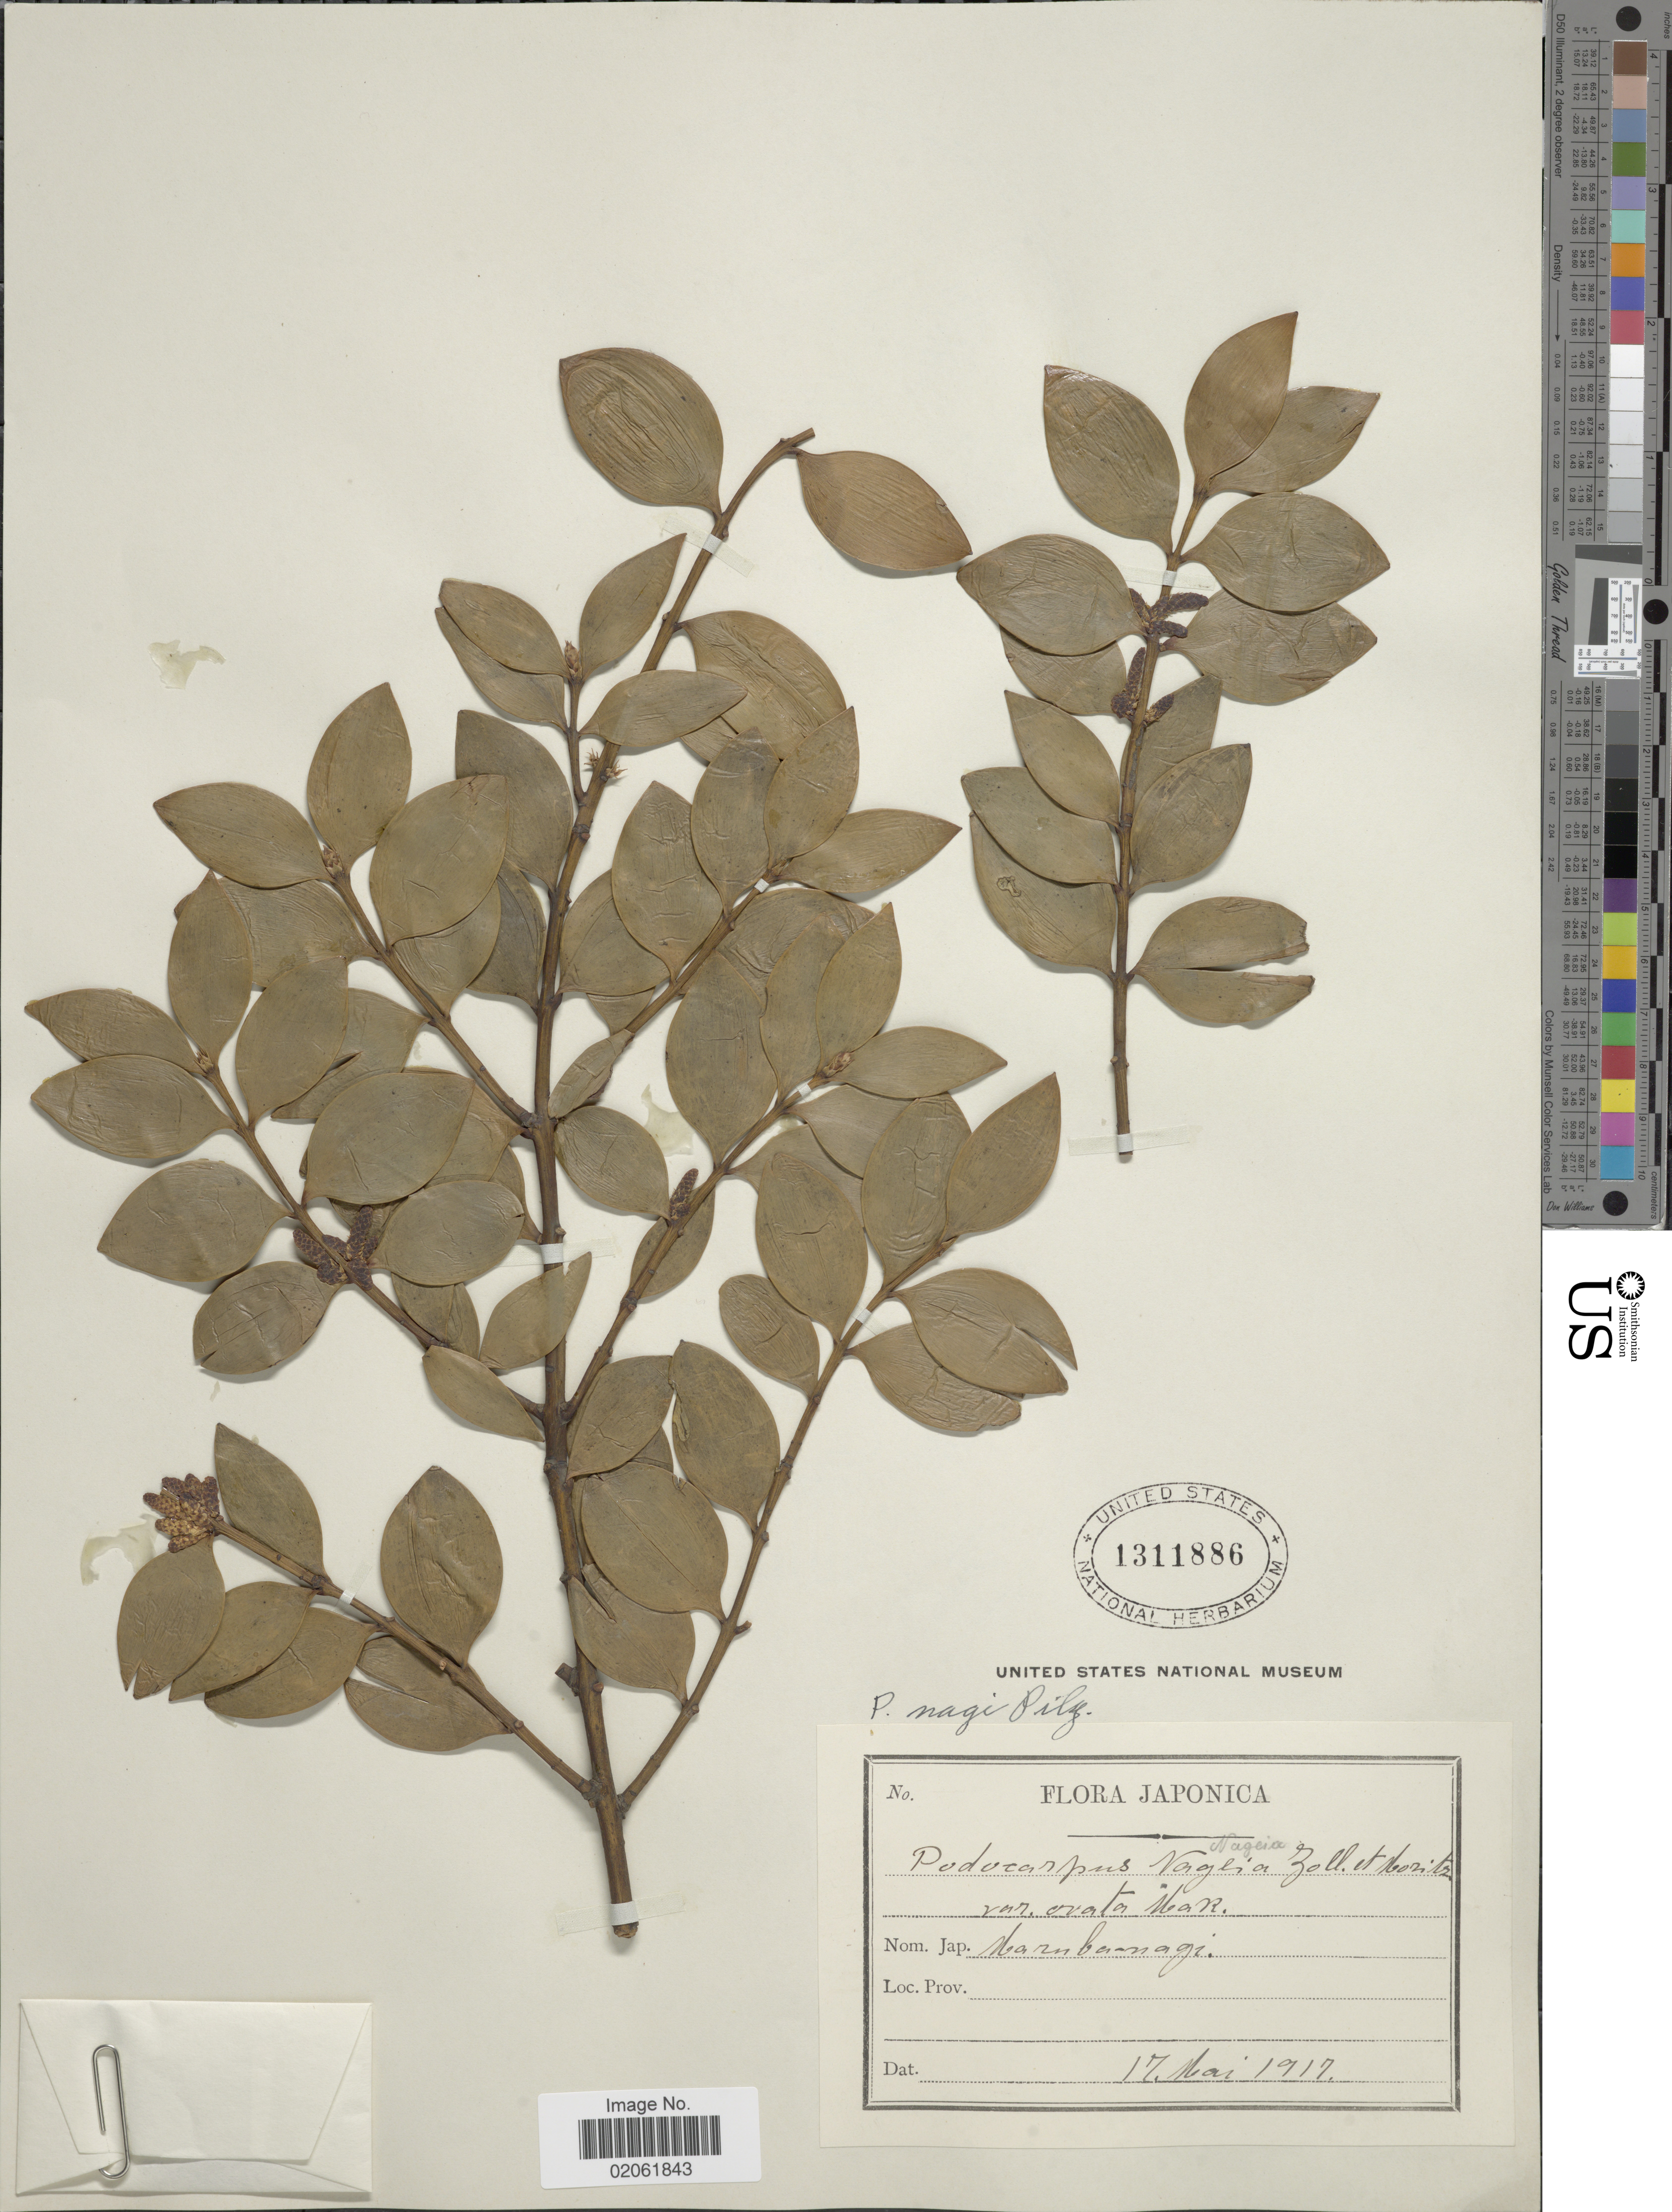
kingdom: Plantae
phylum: Tracheophyta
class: Pinopsida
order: Pinales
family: Podocarpaceae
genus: Podocarpus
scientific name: Podocarpus nagi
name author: (Thunb.) Pilg.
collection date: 1917-05-17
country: Japan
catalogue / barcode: US 1311886